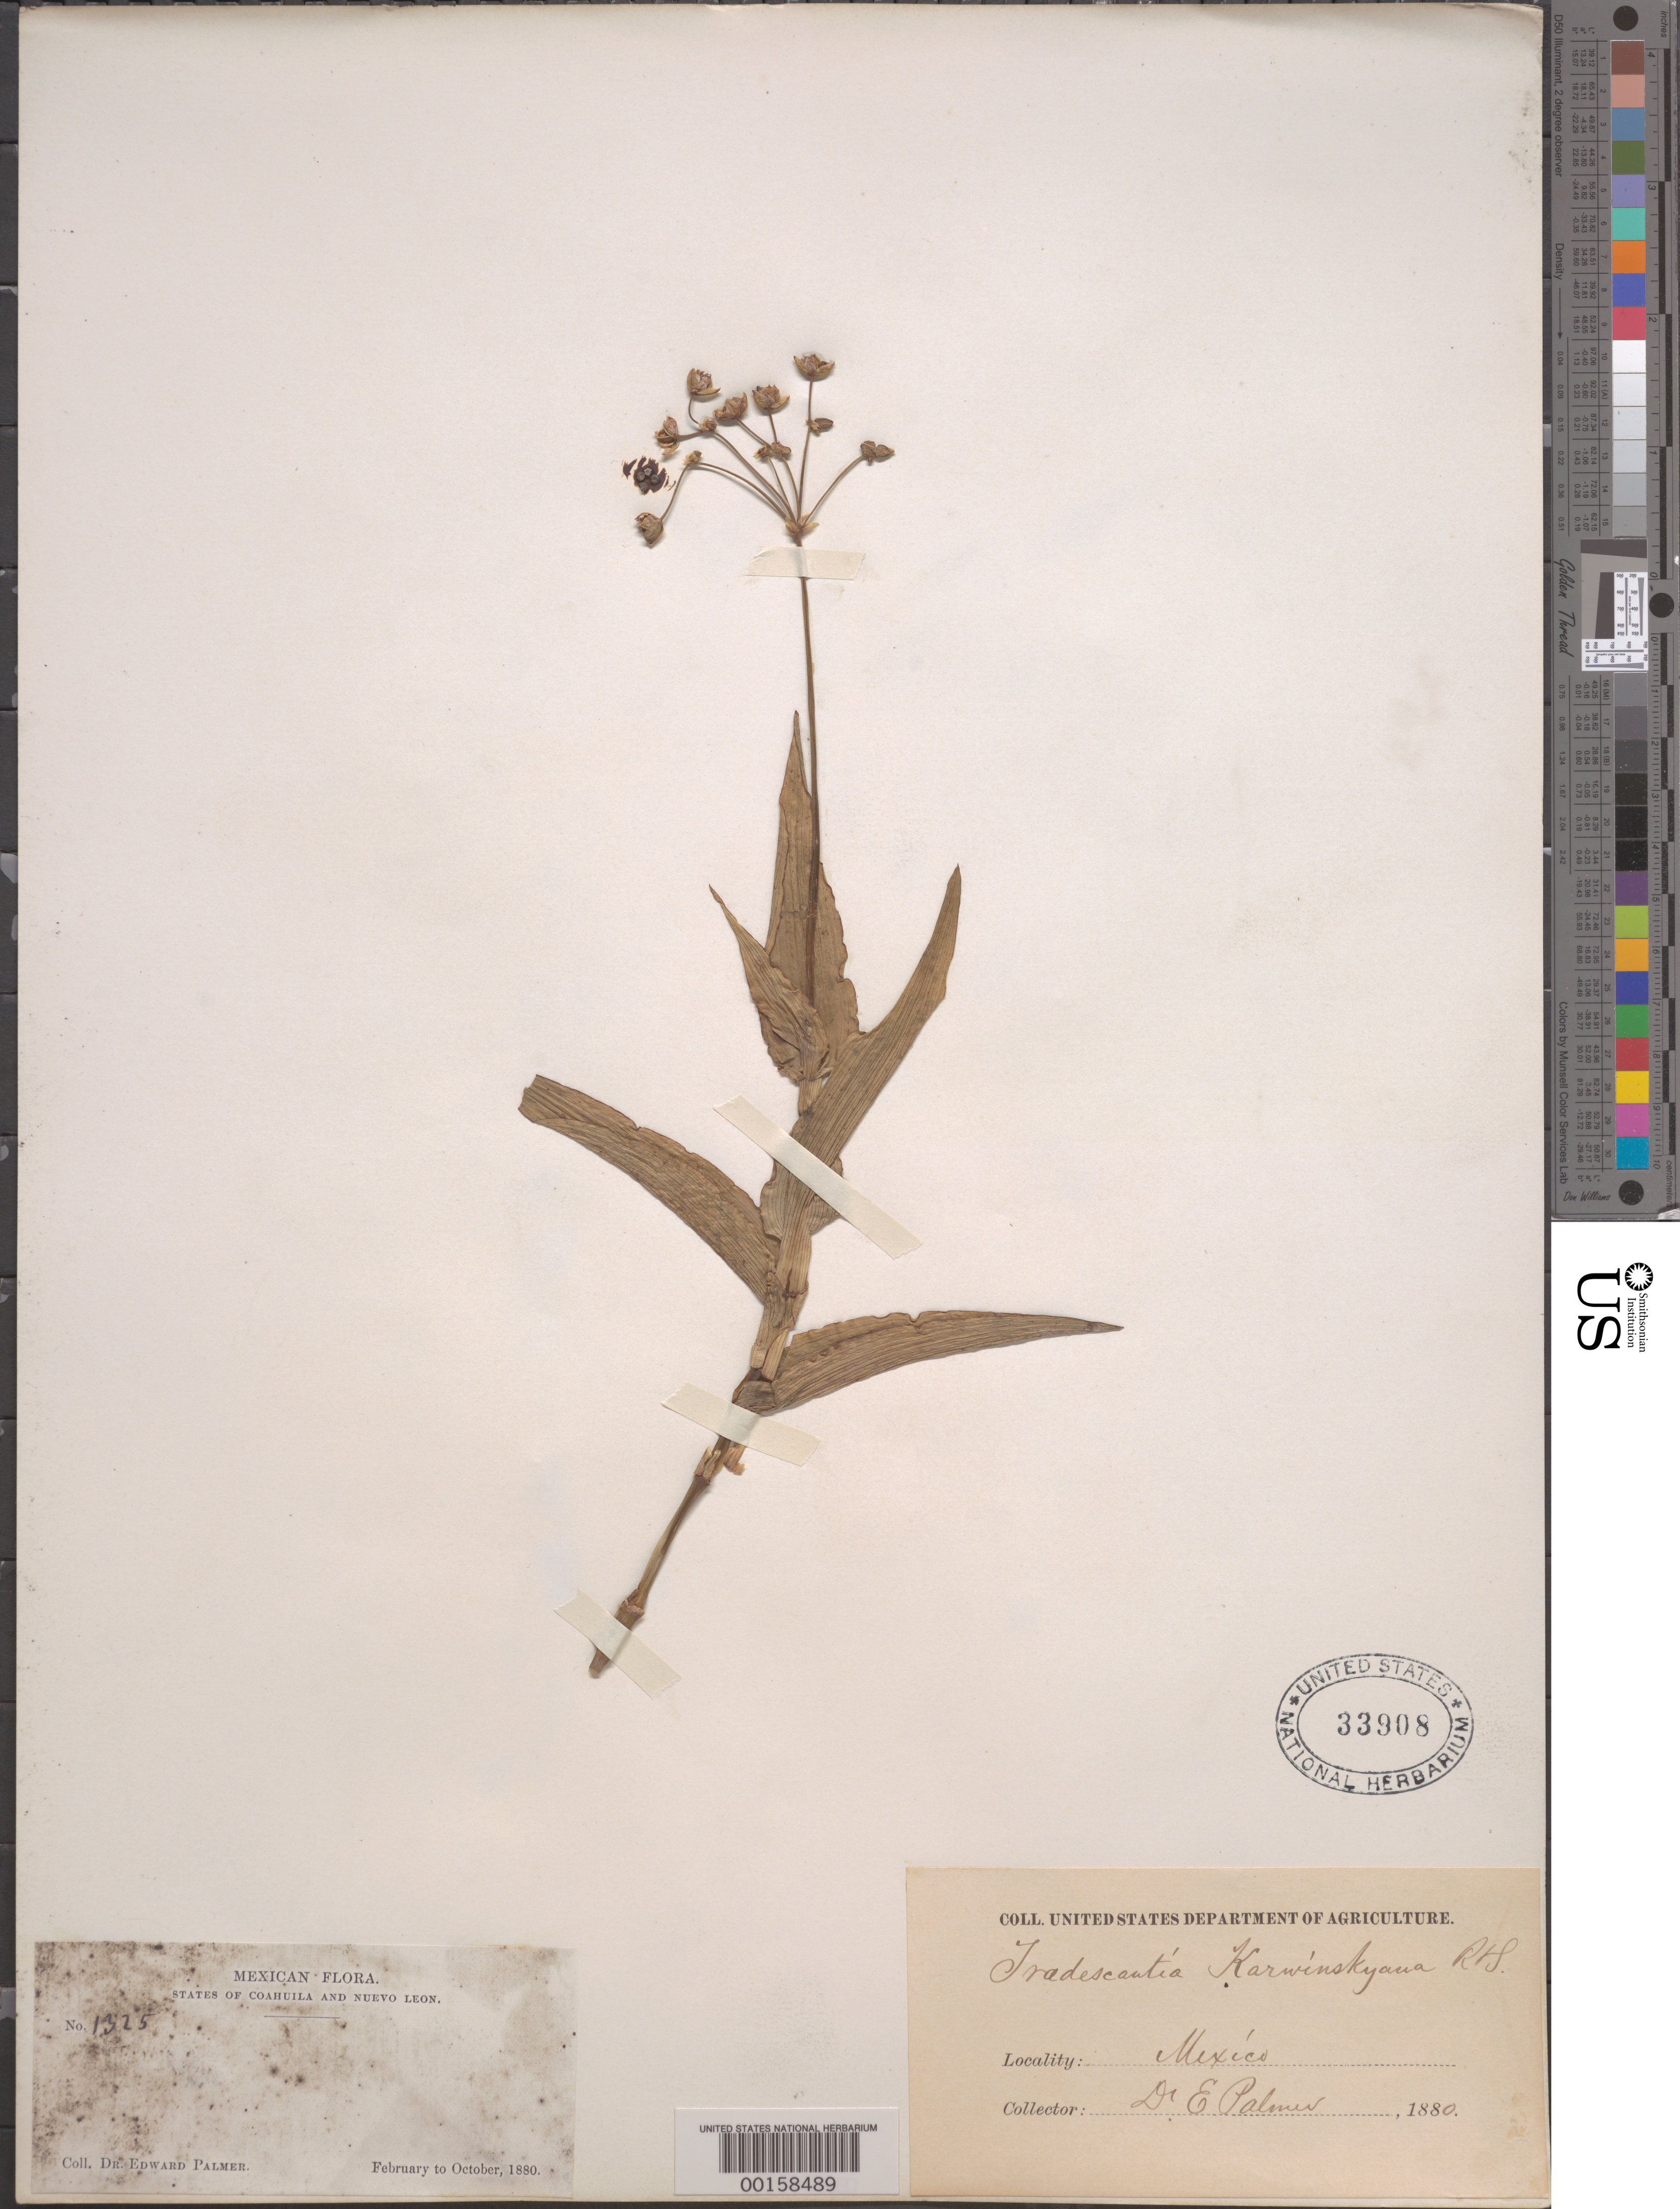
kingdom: Plantae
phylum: Tracheophyta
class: Liliopsida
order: Commelinales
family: Commelinaceae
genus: Gibasis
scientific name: Gibasis karwinskyana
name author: (Schult. & Schult. f.) Rohweder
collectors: E. Palmer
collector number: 1325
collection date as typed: Feb 1880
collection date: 1880-02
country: Mexico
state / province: Coahuila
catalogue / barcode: US 33908